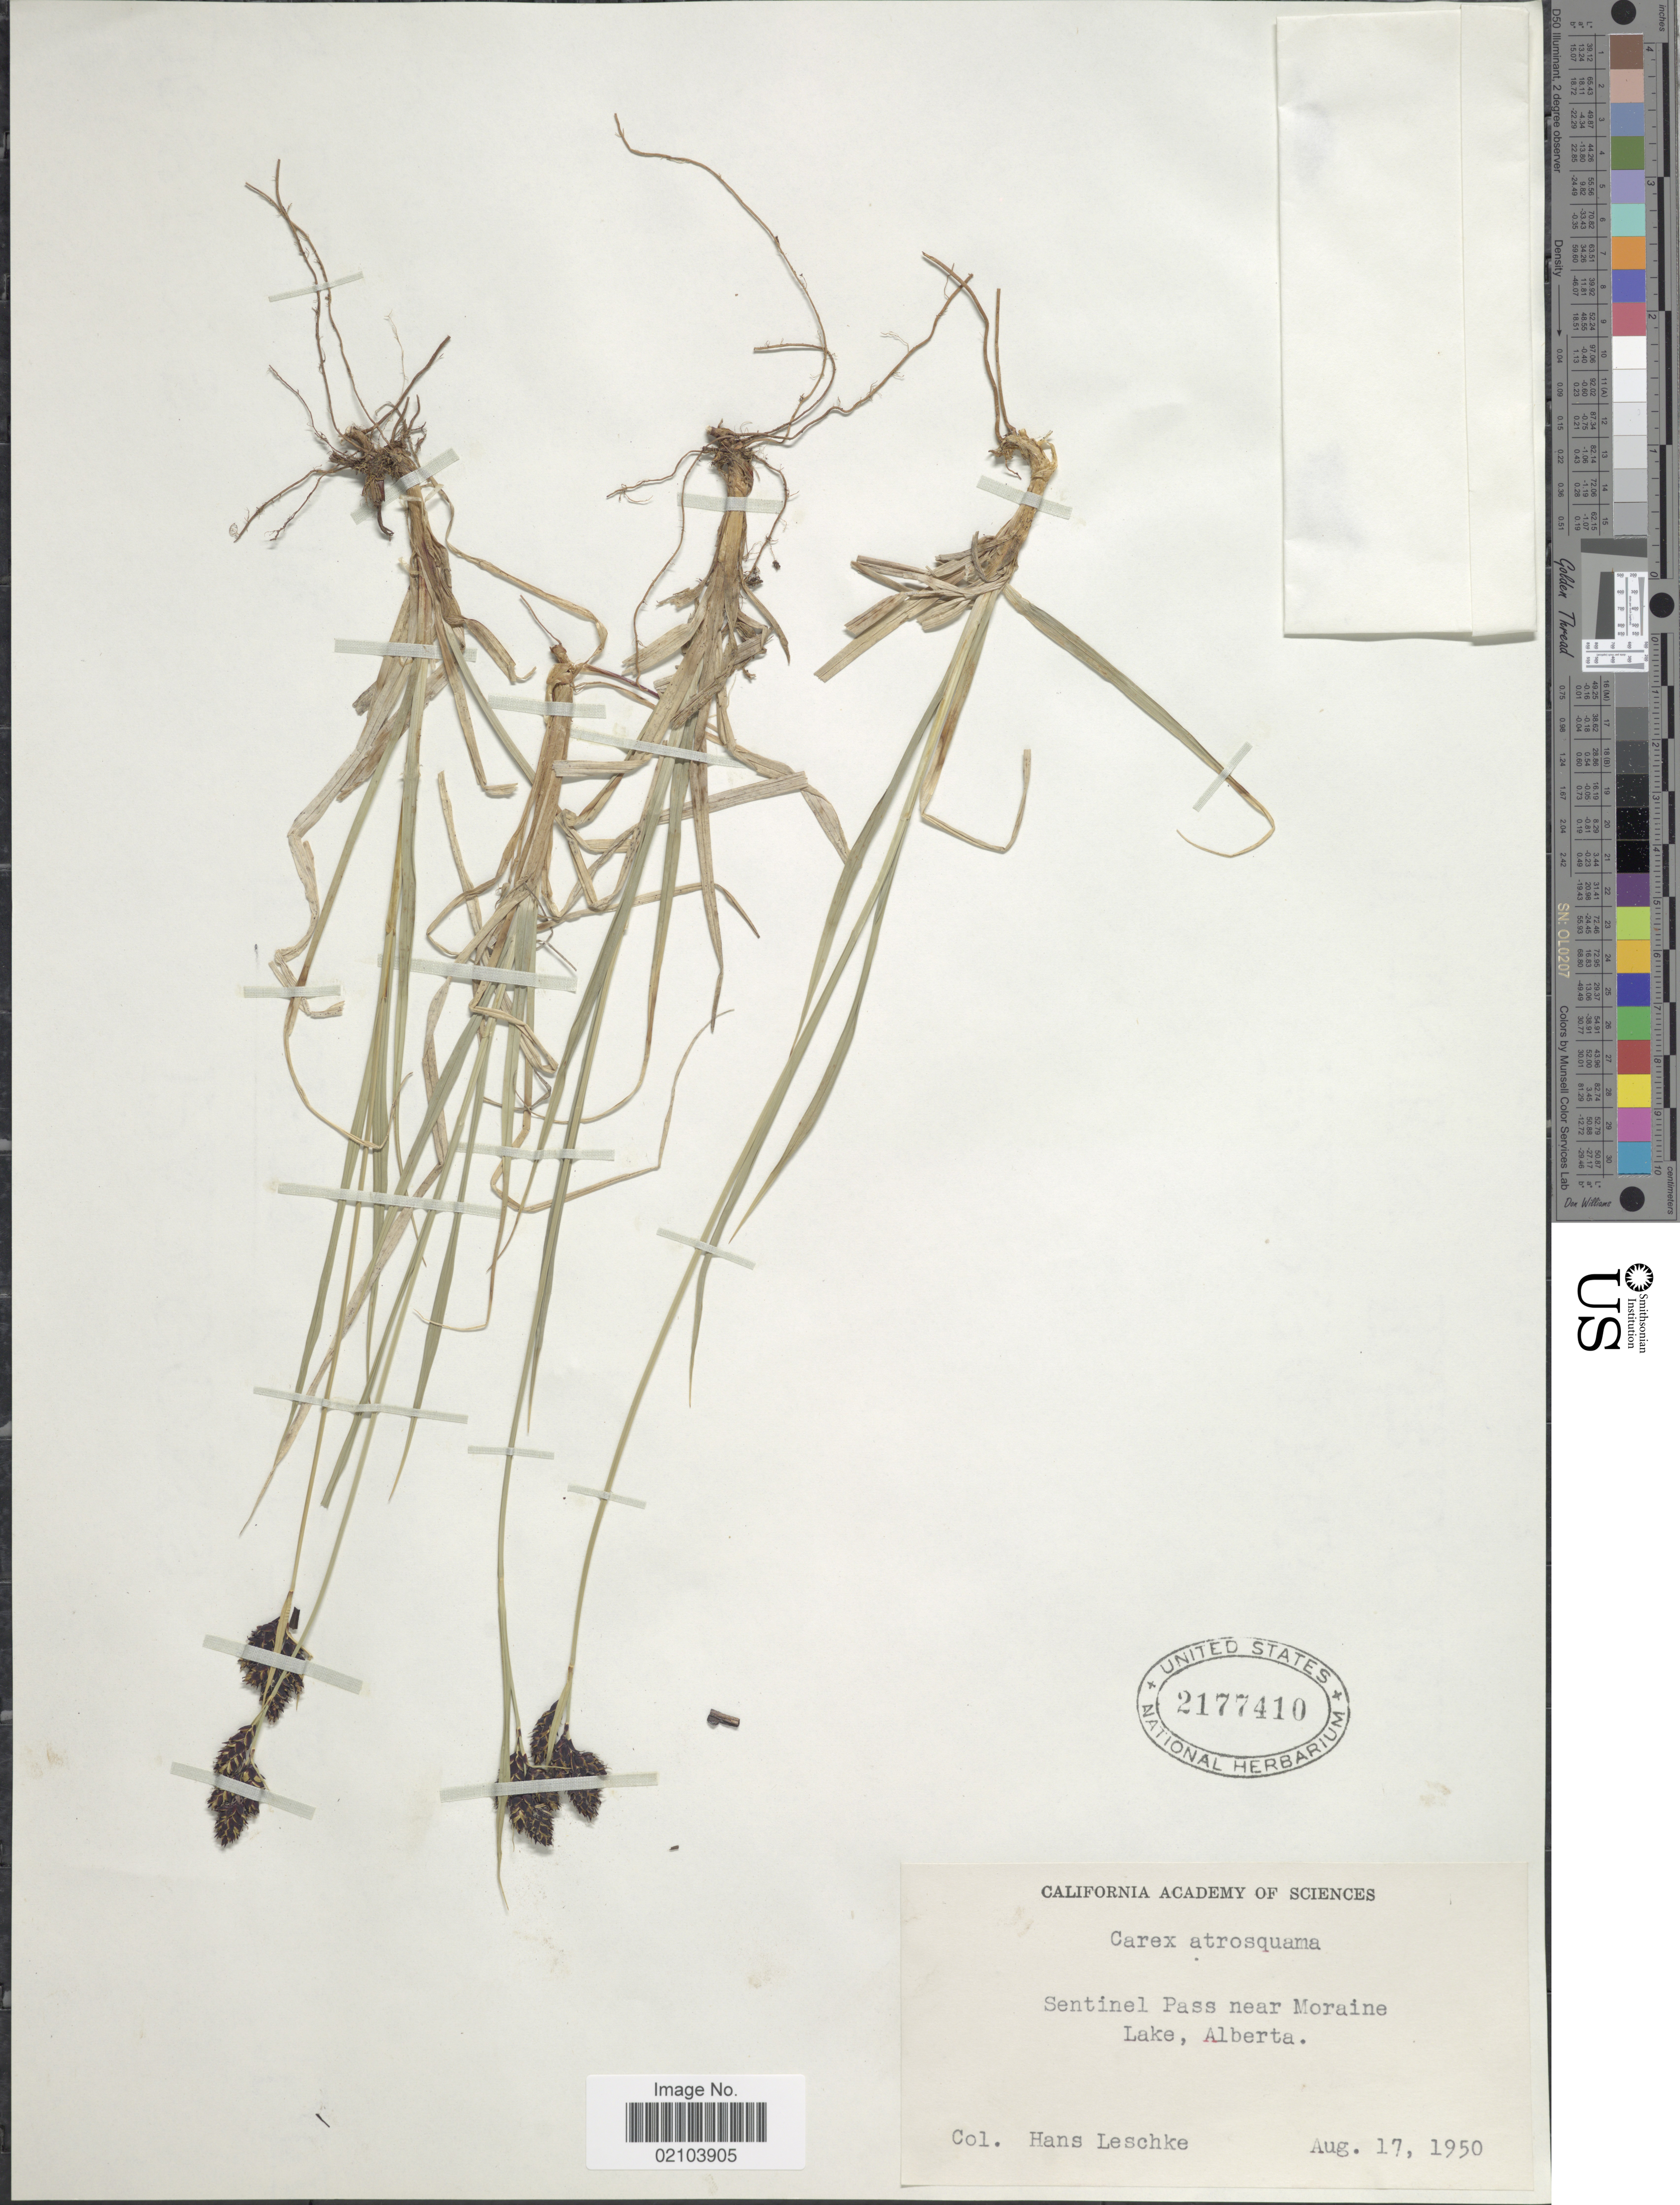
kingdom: Plantae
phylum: Tracheophyta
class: Liliopsida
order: Poales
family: Cyperaceae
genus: Carex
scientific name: Carex atrosquama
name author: Mack.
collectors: H. Leschke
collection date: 1950-08-17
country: Canada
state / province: Alberta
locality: Sentinel Pass near Moraine Lake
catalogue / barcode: US 2177410